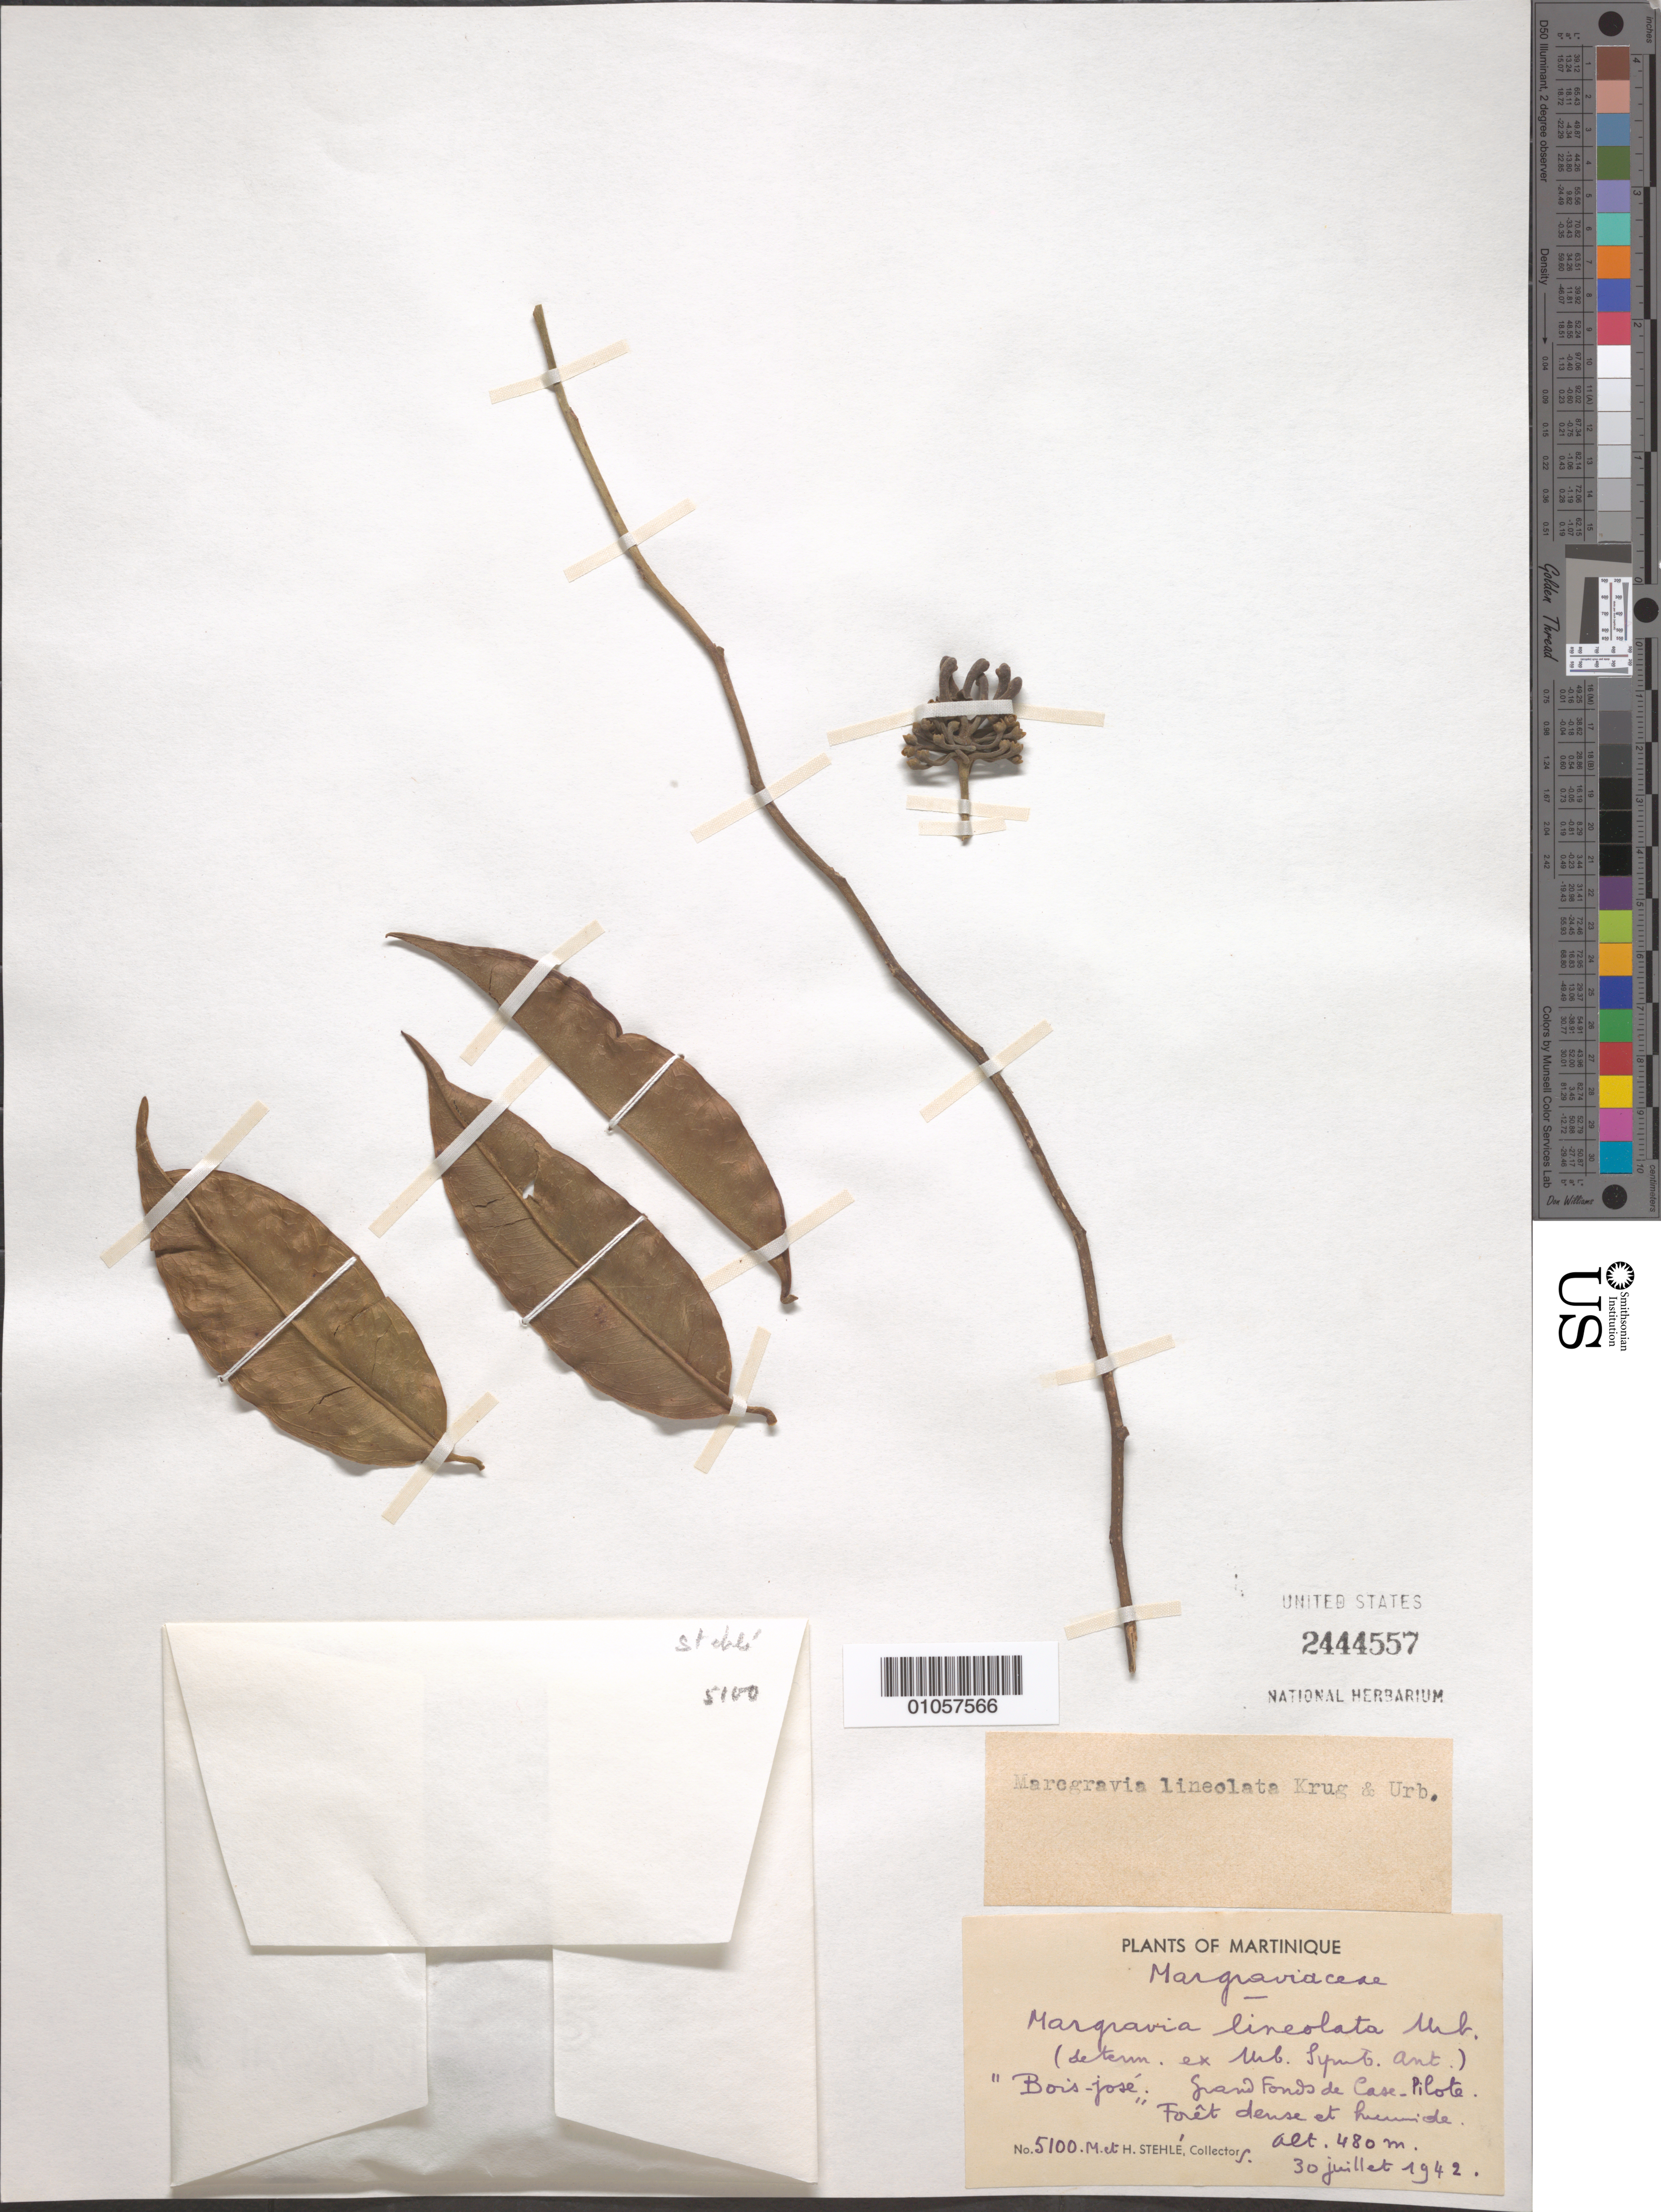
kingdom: Plantae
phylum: Tracheophyta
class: Magnoliopsida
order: Ericales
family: Marcgraviaceae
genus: Marcgravia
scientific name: Marcgravia lineolata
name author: Krug & Urb.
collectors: H. Stehlé & M. Stehlé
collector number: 5100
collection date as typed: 30 Jul 1942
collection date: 1942-07-30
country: Martinique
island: Martinique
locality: Grand Fonds de Case-Pilote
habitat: Forêt dense et humide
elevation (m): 480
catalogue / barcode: US 2444557